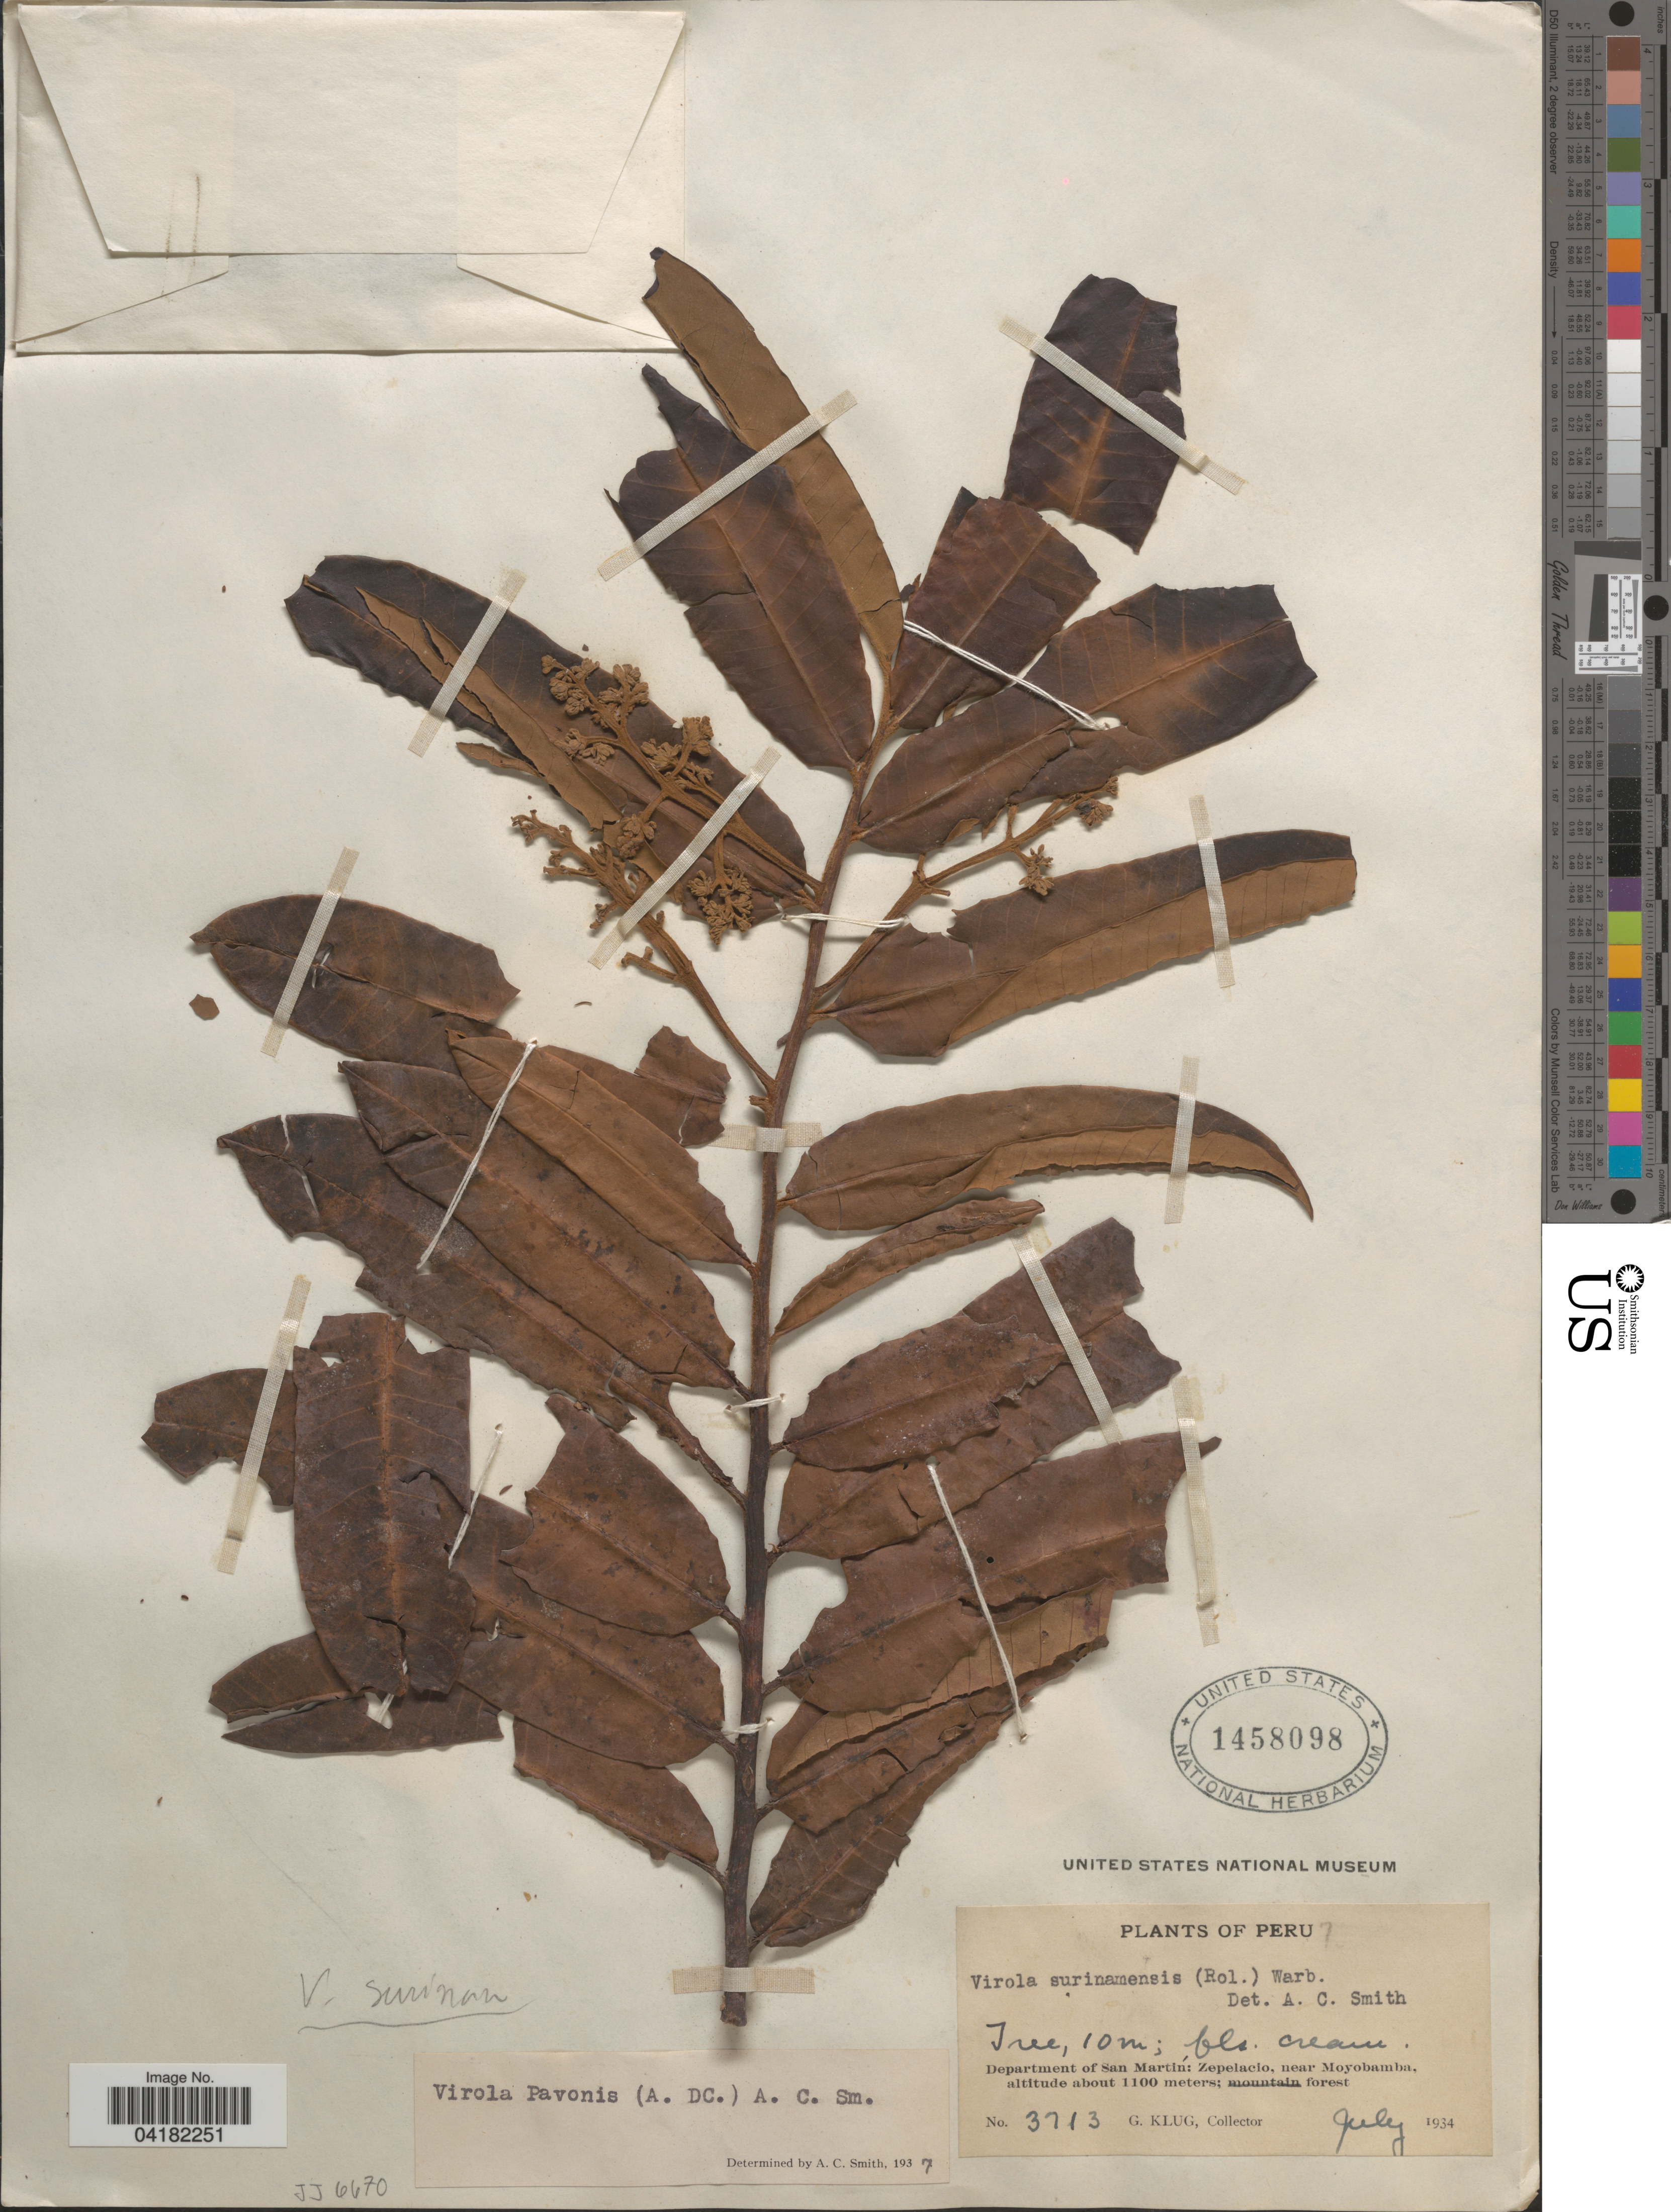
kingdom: Plantae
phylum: Tracheophyta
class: Magnoliopsida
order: Magnoliales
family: Myristicaceae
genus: Virola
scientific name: Virola pavonis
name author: (A. DC.) A.C. Sm.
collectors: G. Klug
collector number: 3713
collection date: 1934-07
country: Peru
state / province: San Martin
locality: Department of San Martín: Zepelacio, near Moyobamba.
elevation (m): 1100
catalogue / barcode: US 1458098